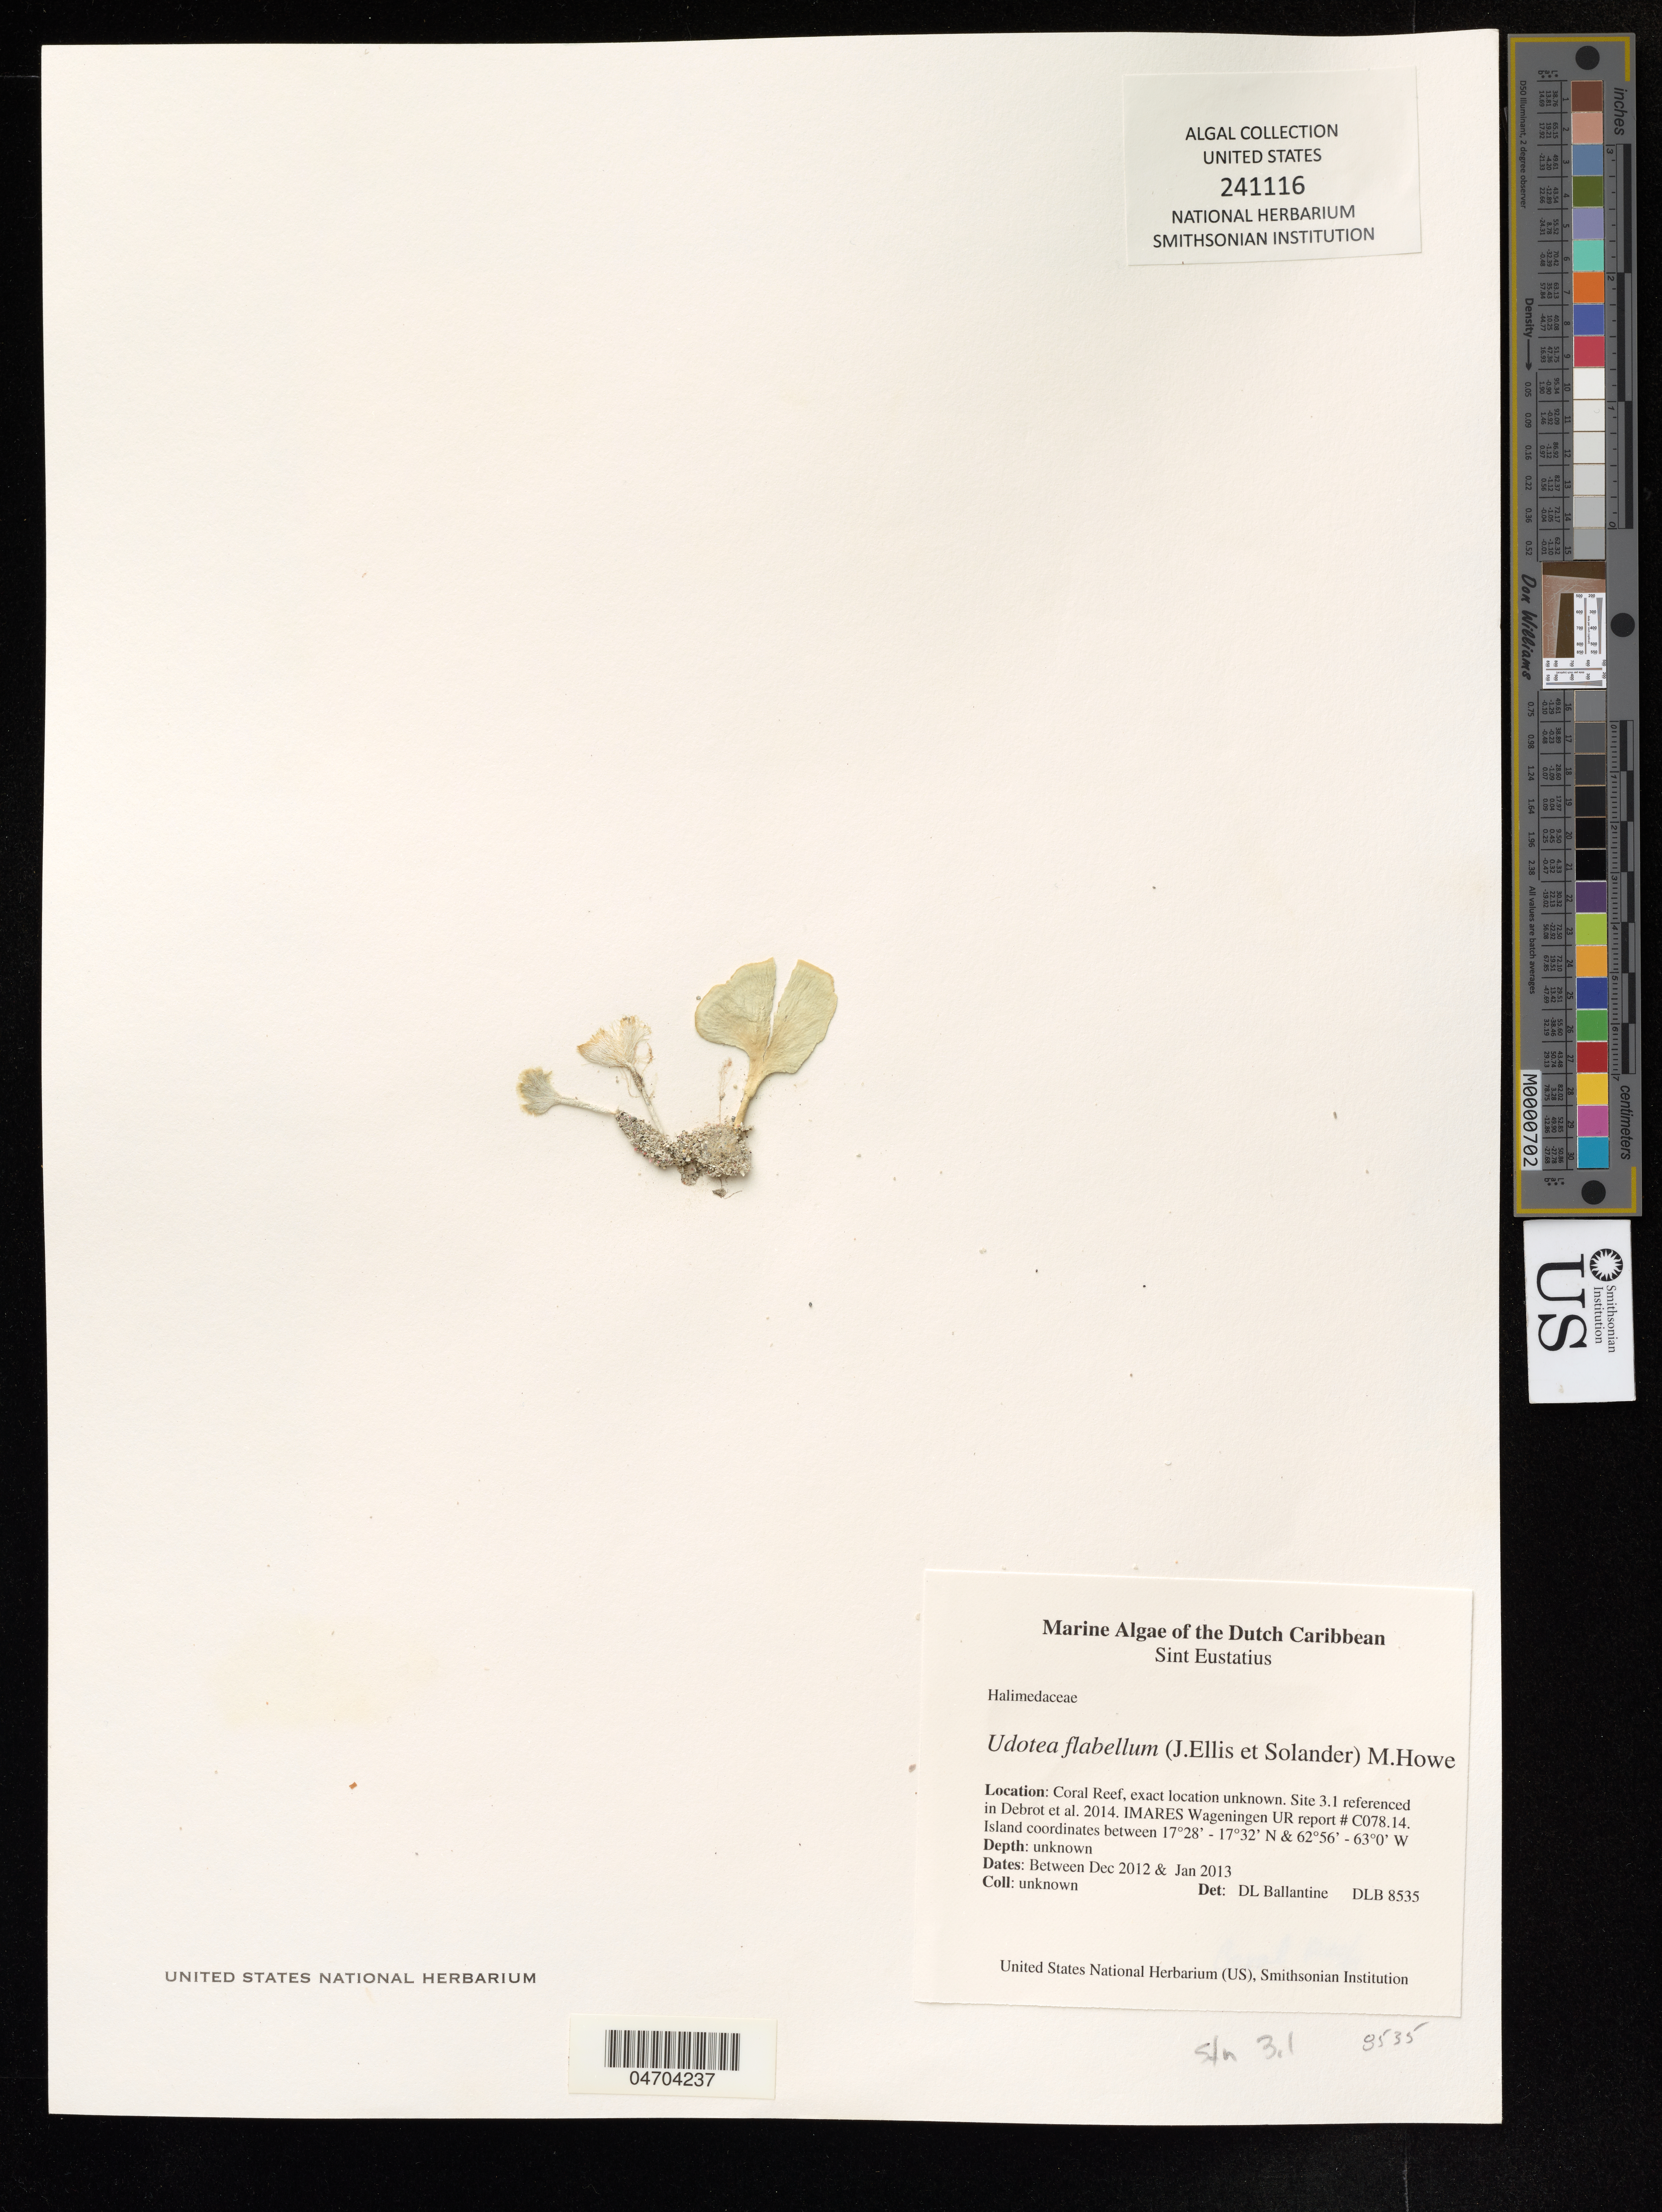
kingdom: Plantae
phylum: Chlorophyta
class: Ulvophyceae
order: Bryopsidales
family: Udoteaceae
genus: Udotea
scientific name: Udotea flabellum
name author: (J. Ellis & Sol.) M. Howe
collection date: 2012-12/2013-01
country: Netherlands Antilles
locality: The Dutch Caribbean. Sint Eustatius. Coral Reef, exact location unknown. Site 3.1.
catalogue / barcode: US 241116